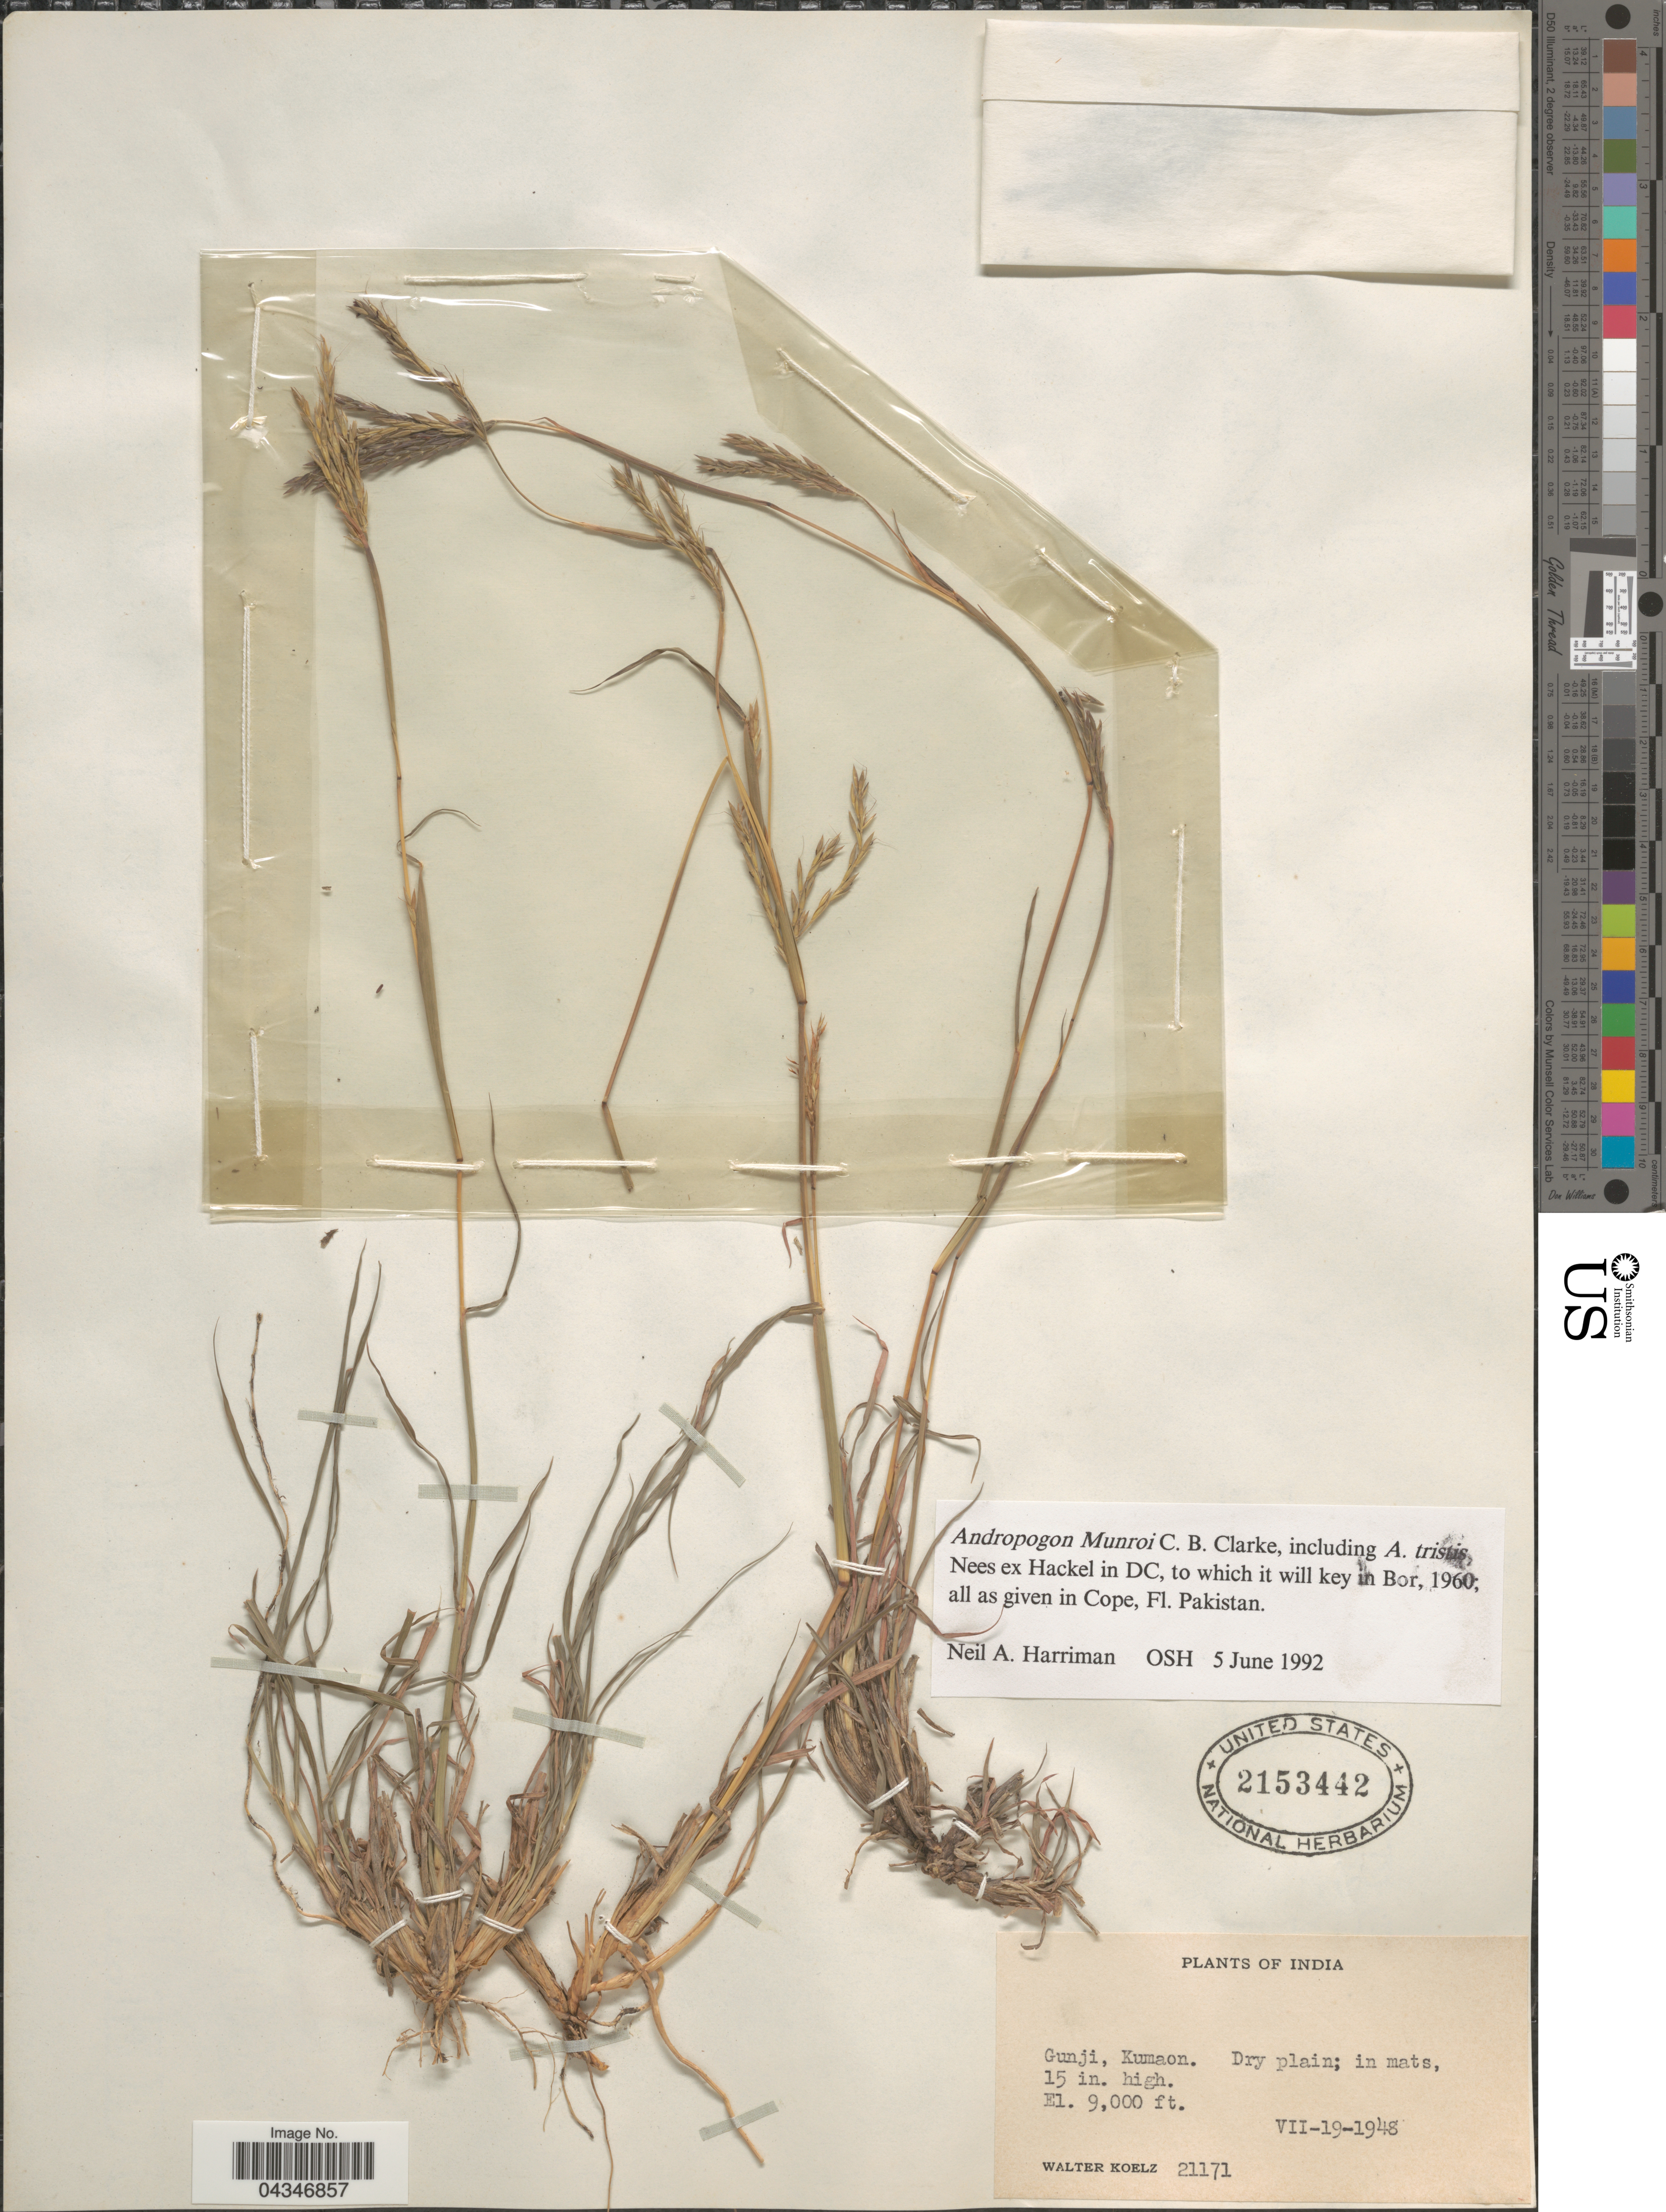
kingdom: Plantae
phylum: Tracheophyta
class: Liliopsida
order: Poales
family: Poaceae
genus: Andropogon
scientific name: Andropogon munroi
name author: C.B. Clarke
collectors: W. N. Koelz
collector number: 21171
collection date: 1948-07-19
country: India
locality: Gunji, Kumaon.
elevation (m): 2743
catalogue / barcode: US 2153442